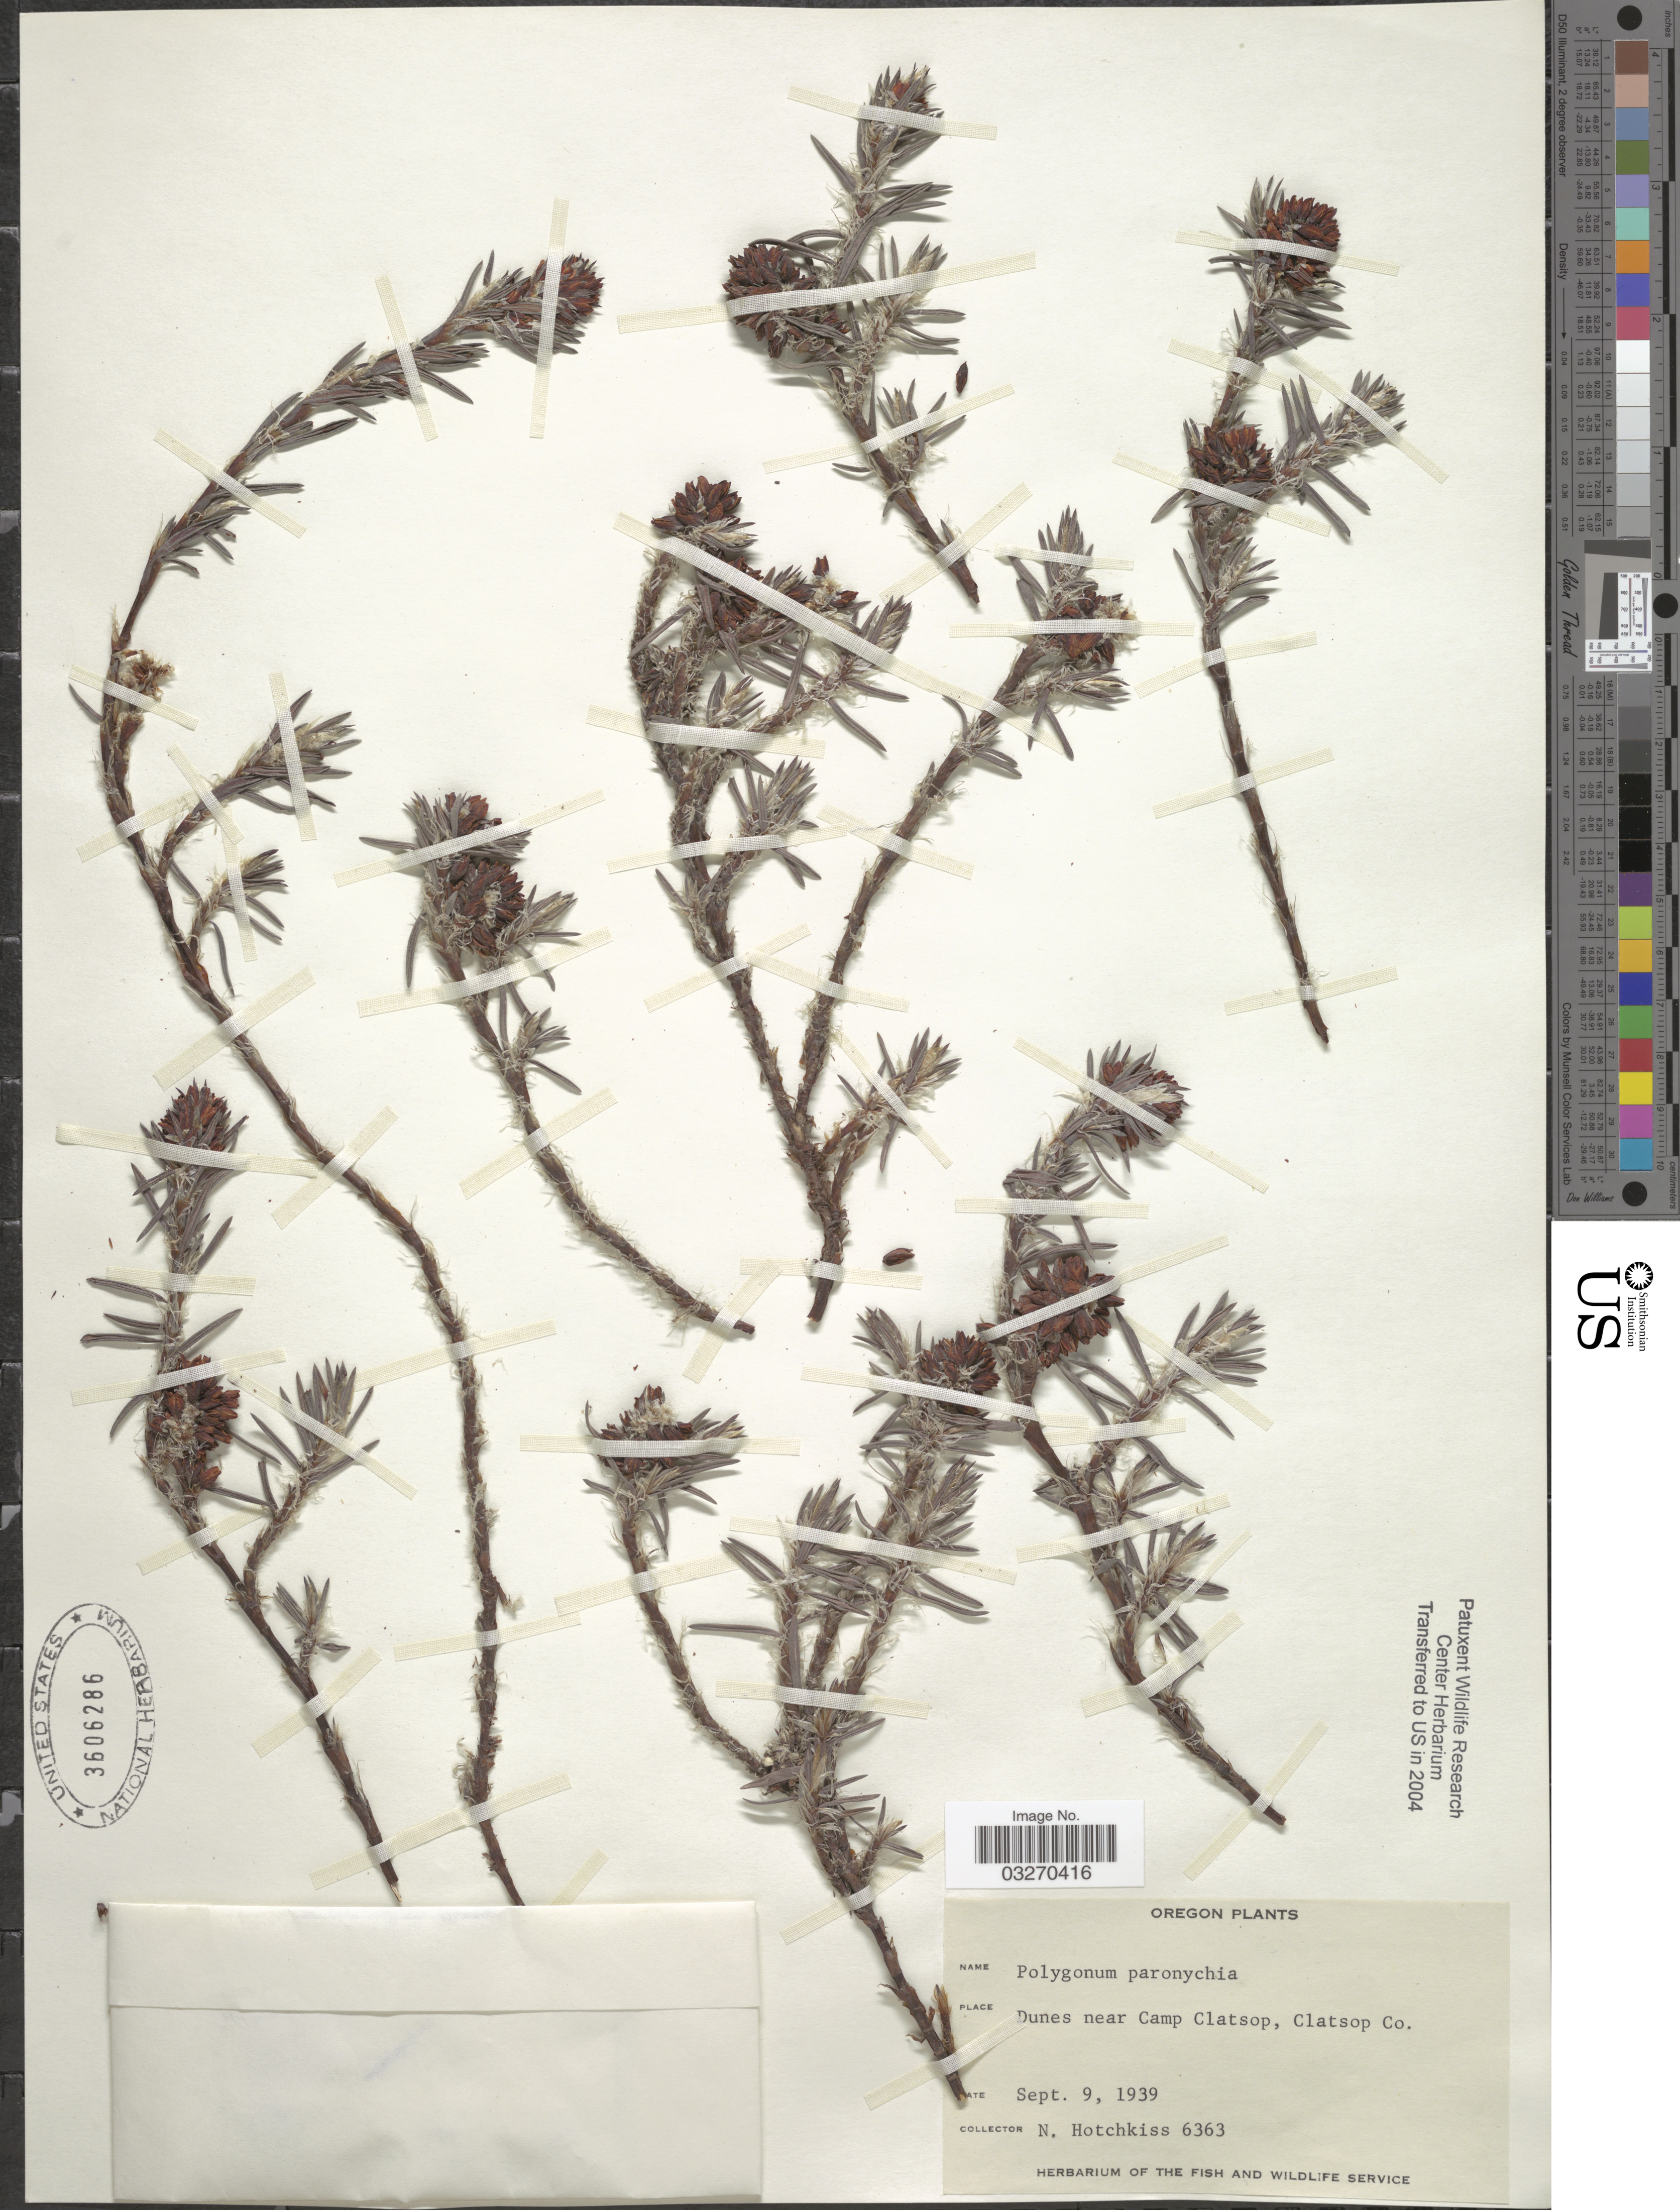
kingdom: Plantae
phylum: Tracheophyta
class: Magnoliopsida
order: Caryophyllales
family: Polygonaceae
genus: Polygonum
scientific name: Polygonum paronychia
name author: Cham. & Schltdl.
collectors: N. Hotchkiss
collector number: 6363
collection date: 1939-09-09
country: United States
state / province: Oregon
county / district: Clatsop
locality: Dunes near Camp Clatsop, Clatsop Co.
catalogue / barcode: US 3606286